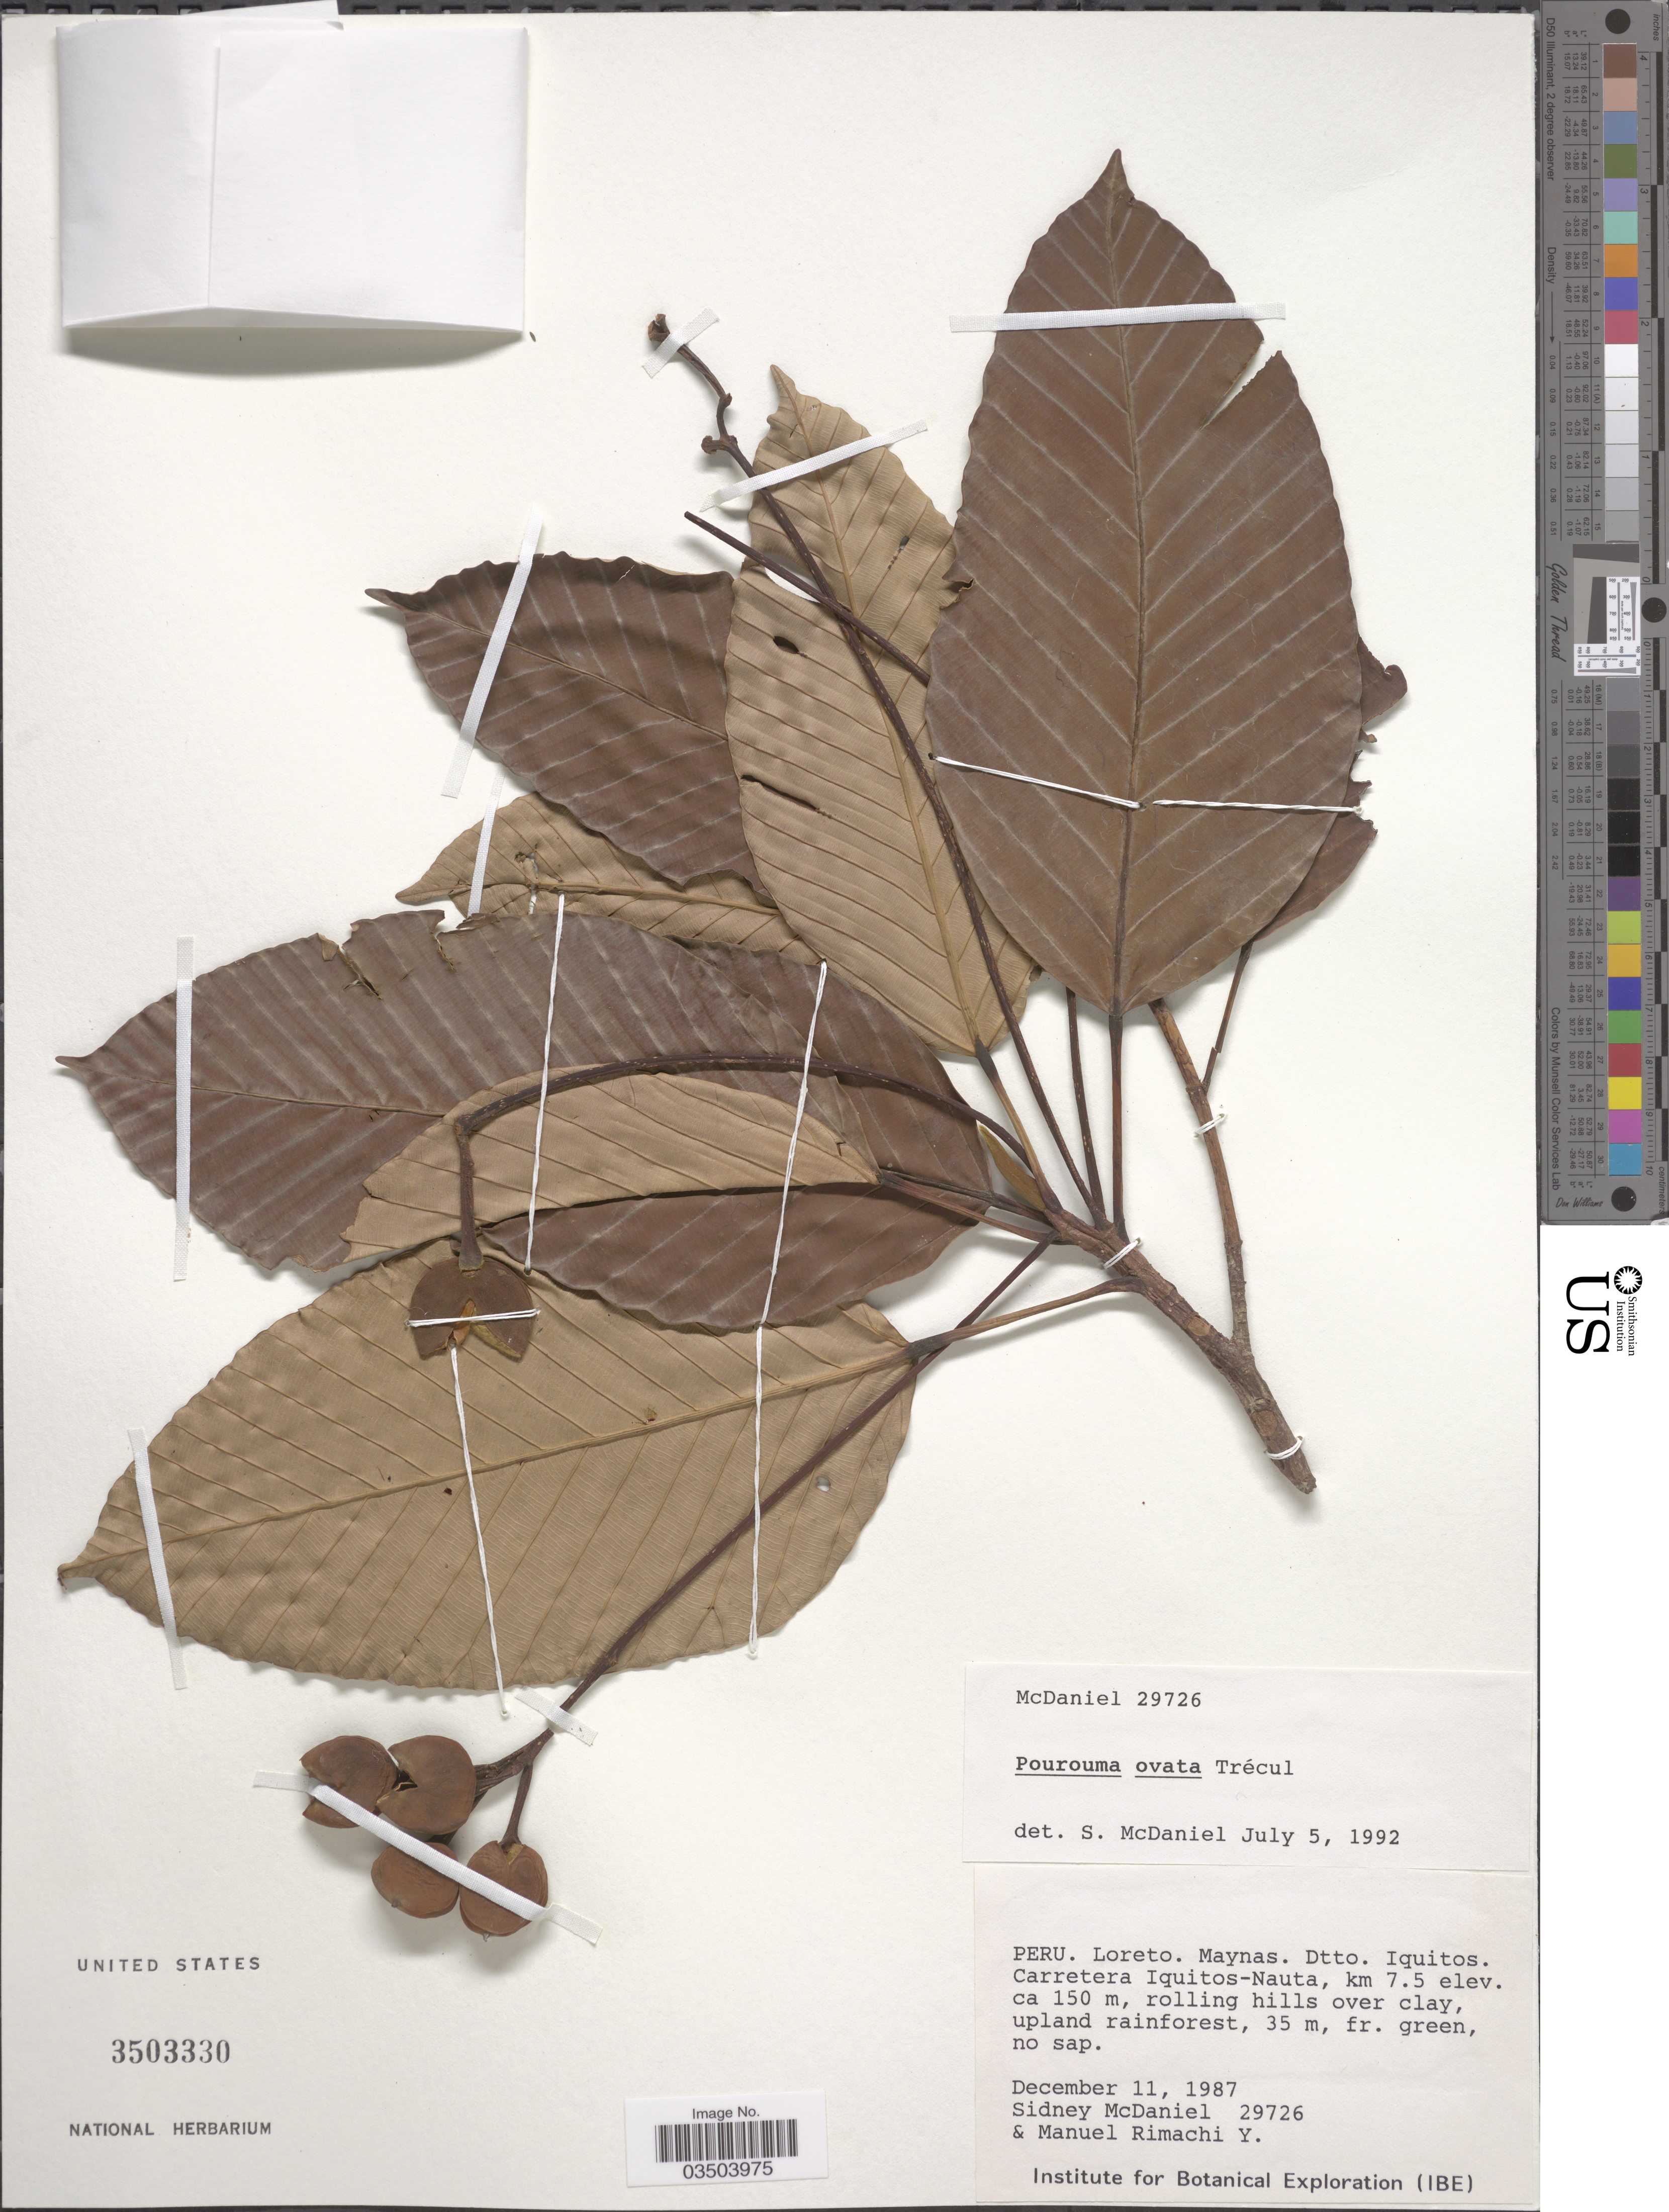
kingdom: Plantae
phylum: Tracheophyta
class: Magnoliopsida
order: Rosales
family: Urticaceae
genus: Pourouma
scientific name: Pourouma ovata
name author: Trécul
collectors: S. McDaniel & M. Rimachi Y.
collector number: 29726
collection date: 1987-12-11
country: Peru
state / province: Loreto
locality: Maynas. Dtto. Iquitos. Carretera Iquitos-Nauta, km 7.5.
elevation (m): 150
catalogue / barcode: US 3503330